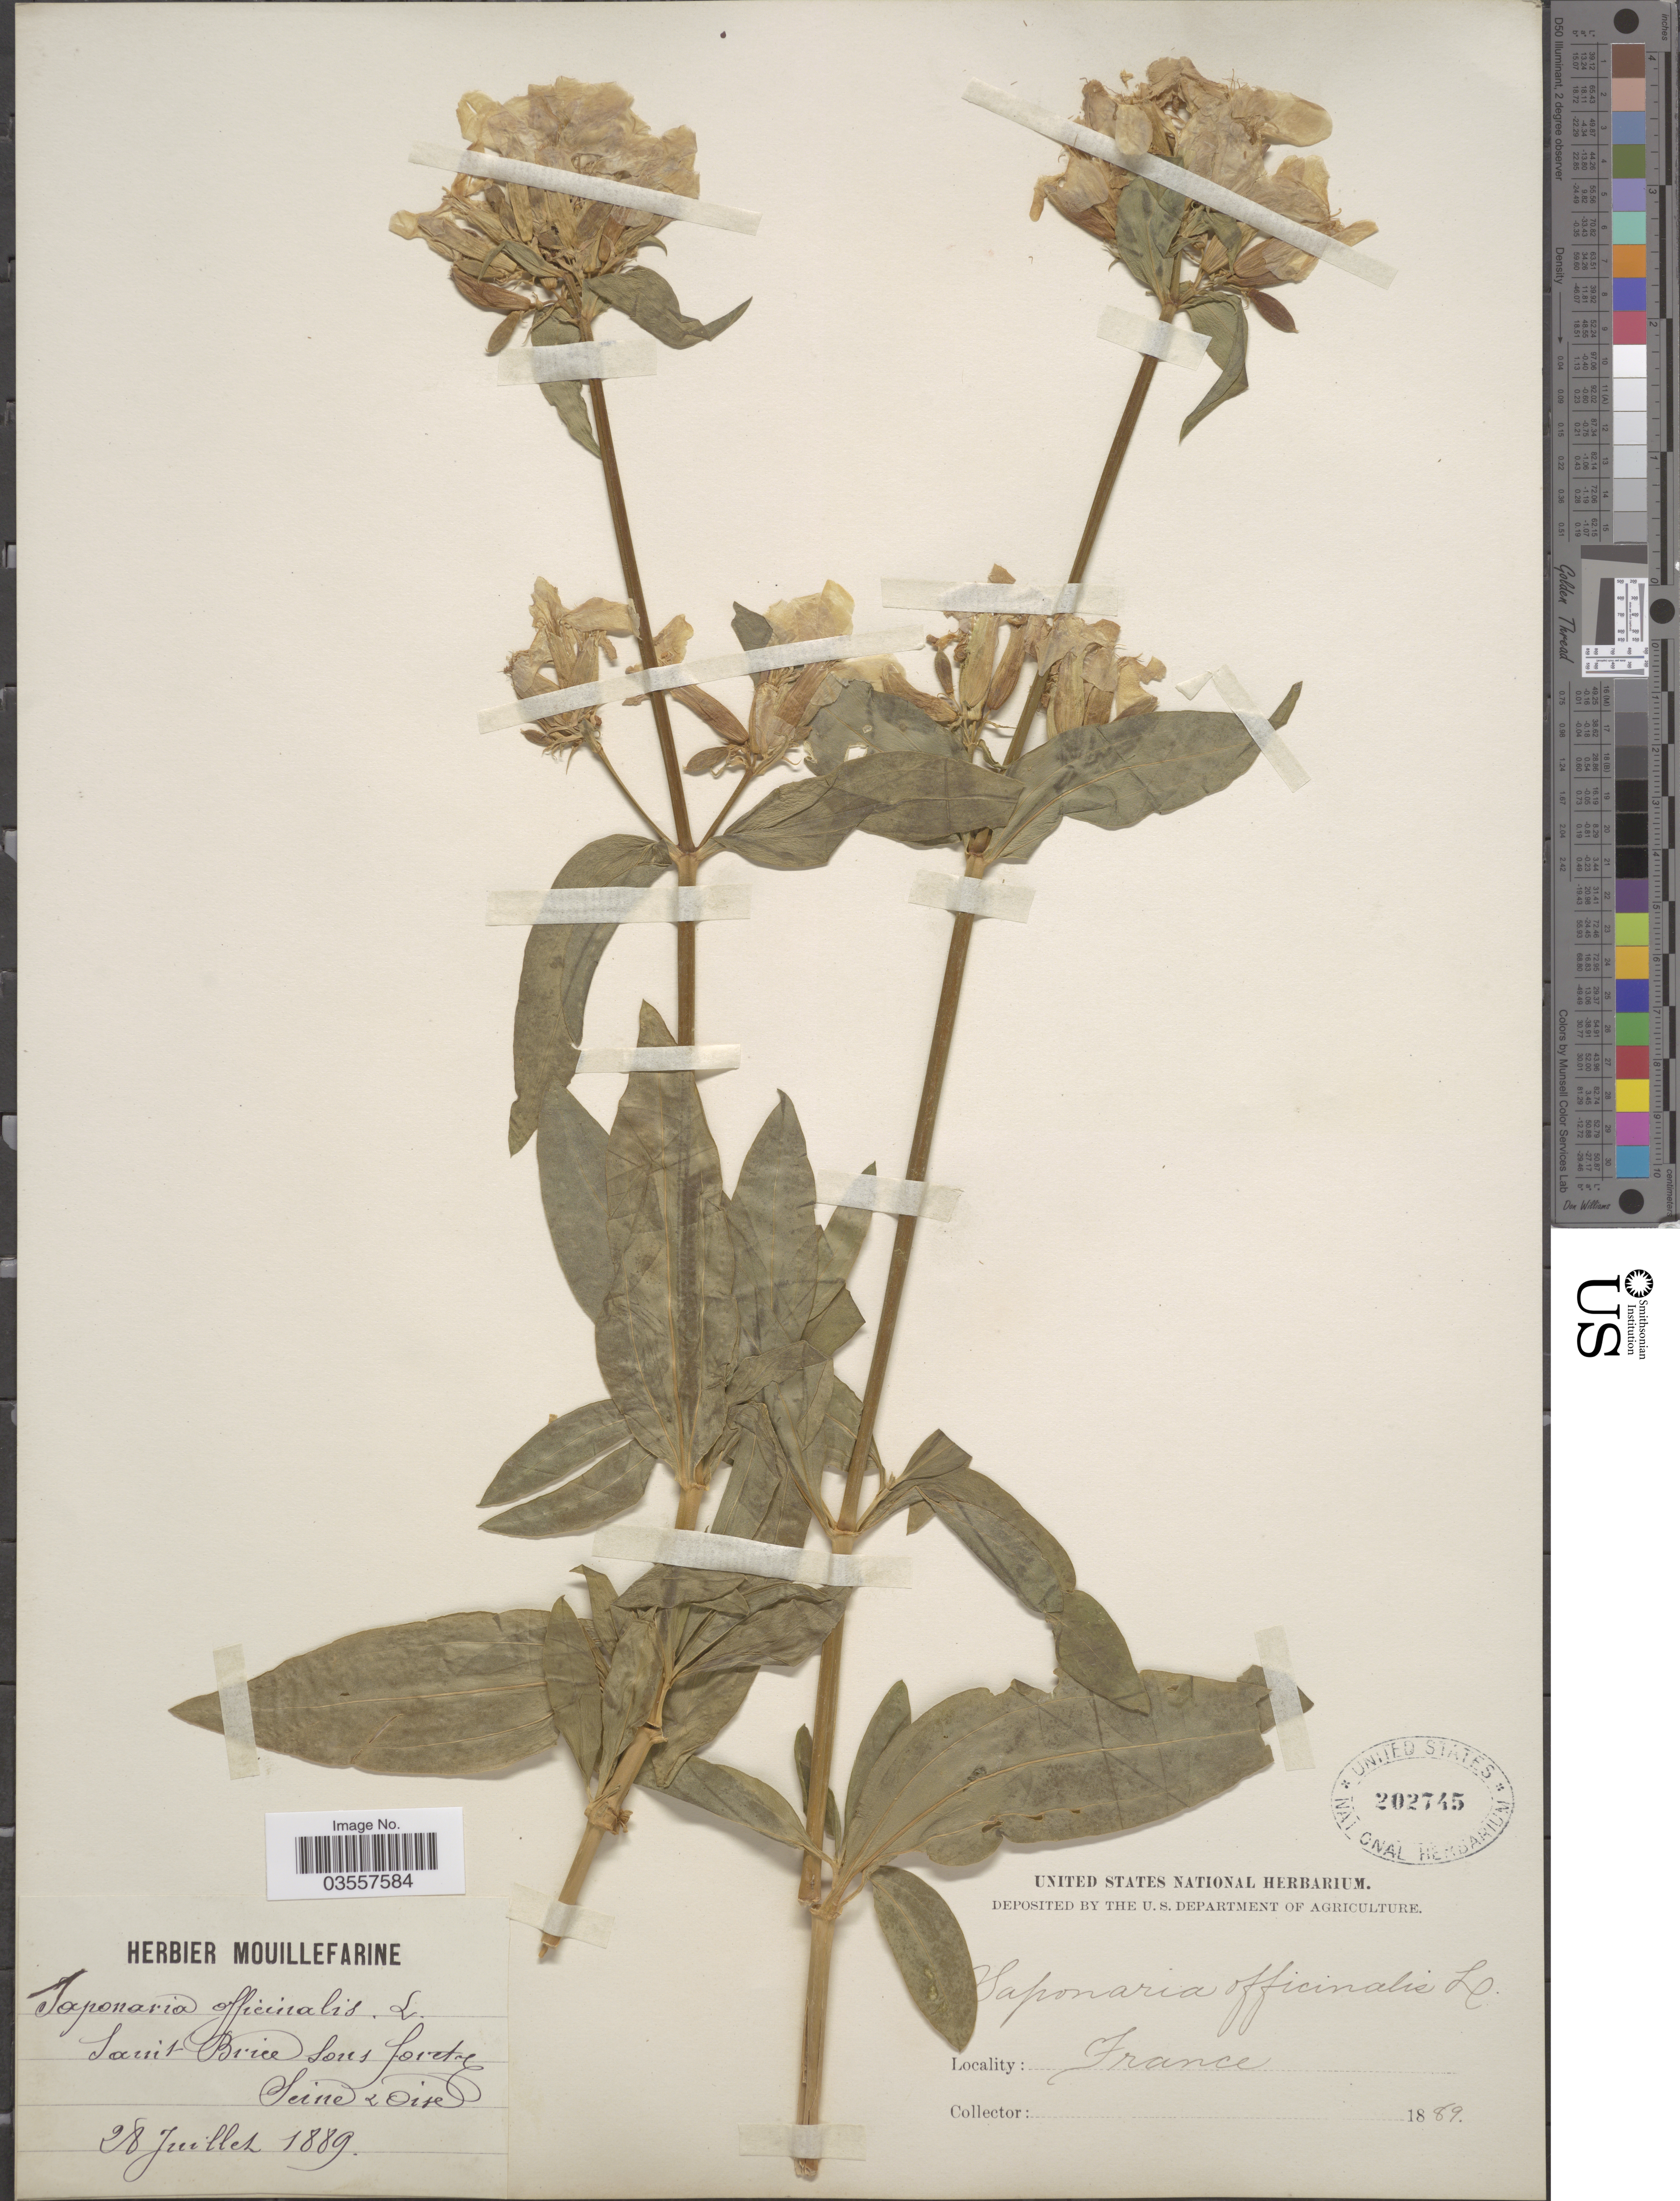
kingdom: Plantae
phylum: Tracheophyta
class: Magnoliopsida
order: Caryophyllales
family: Caryophyllaceae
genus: Saponaria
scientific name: Saponaria officinalis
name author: L.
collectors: ex herb. Mouillefarine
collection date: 1889-07-28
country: France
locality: Saint Brice sous foret Seine & Oise.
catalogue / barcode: US 202745